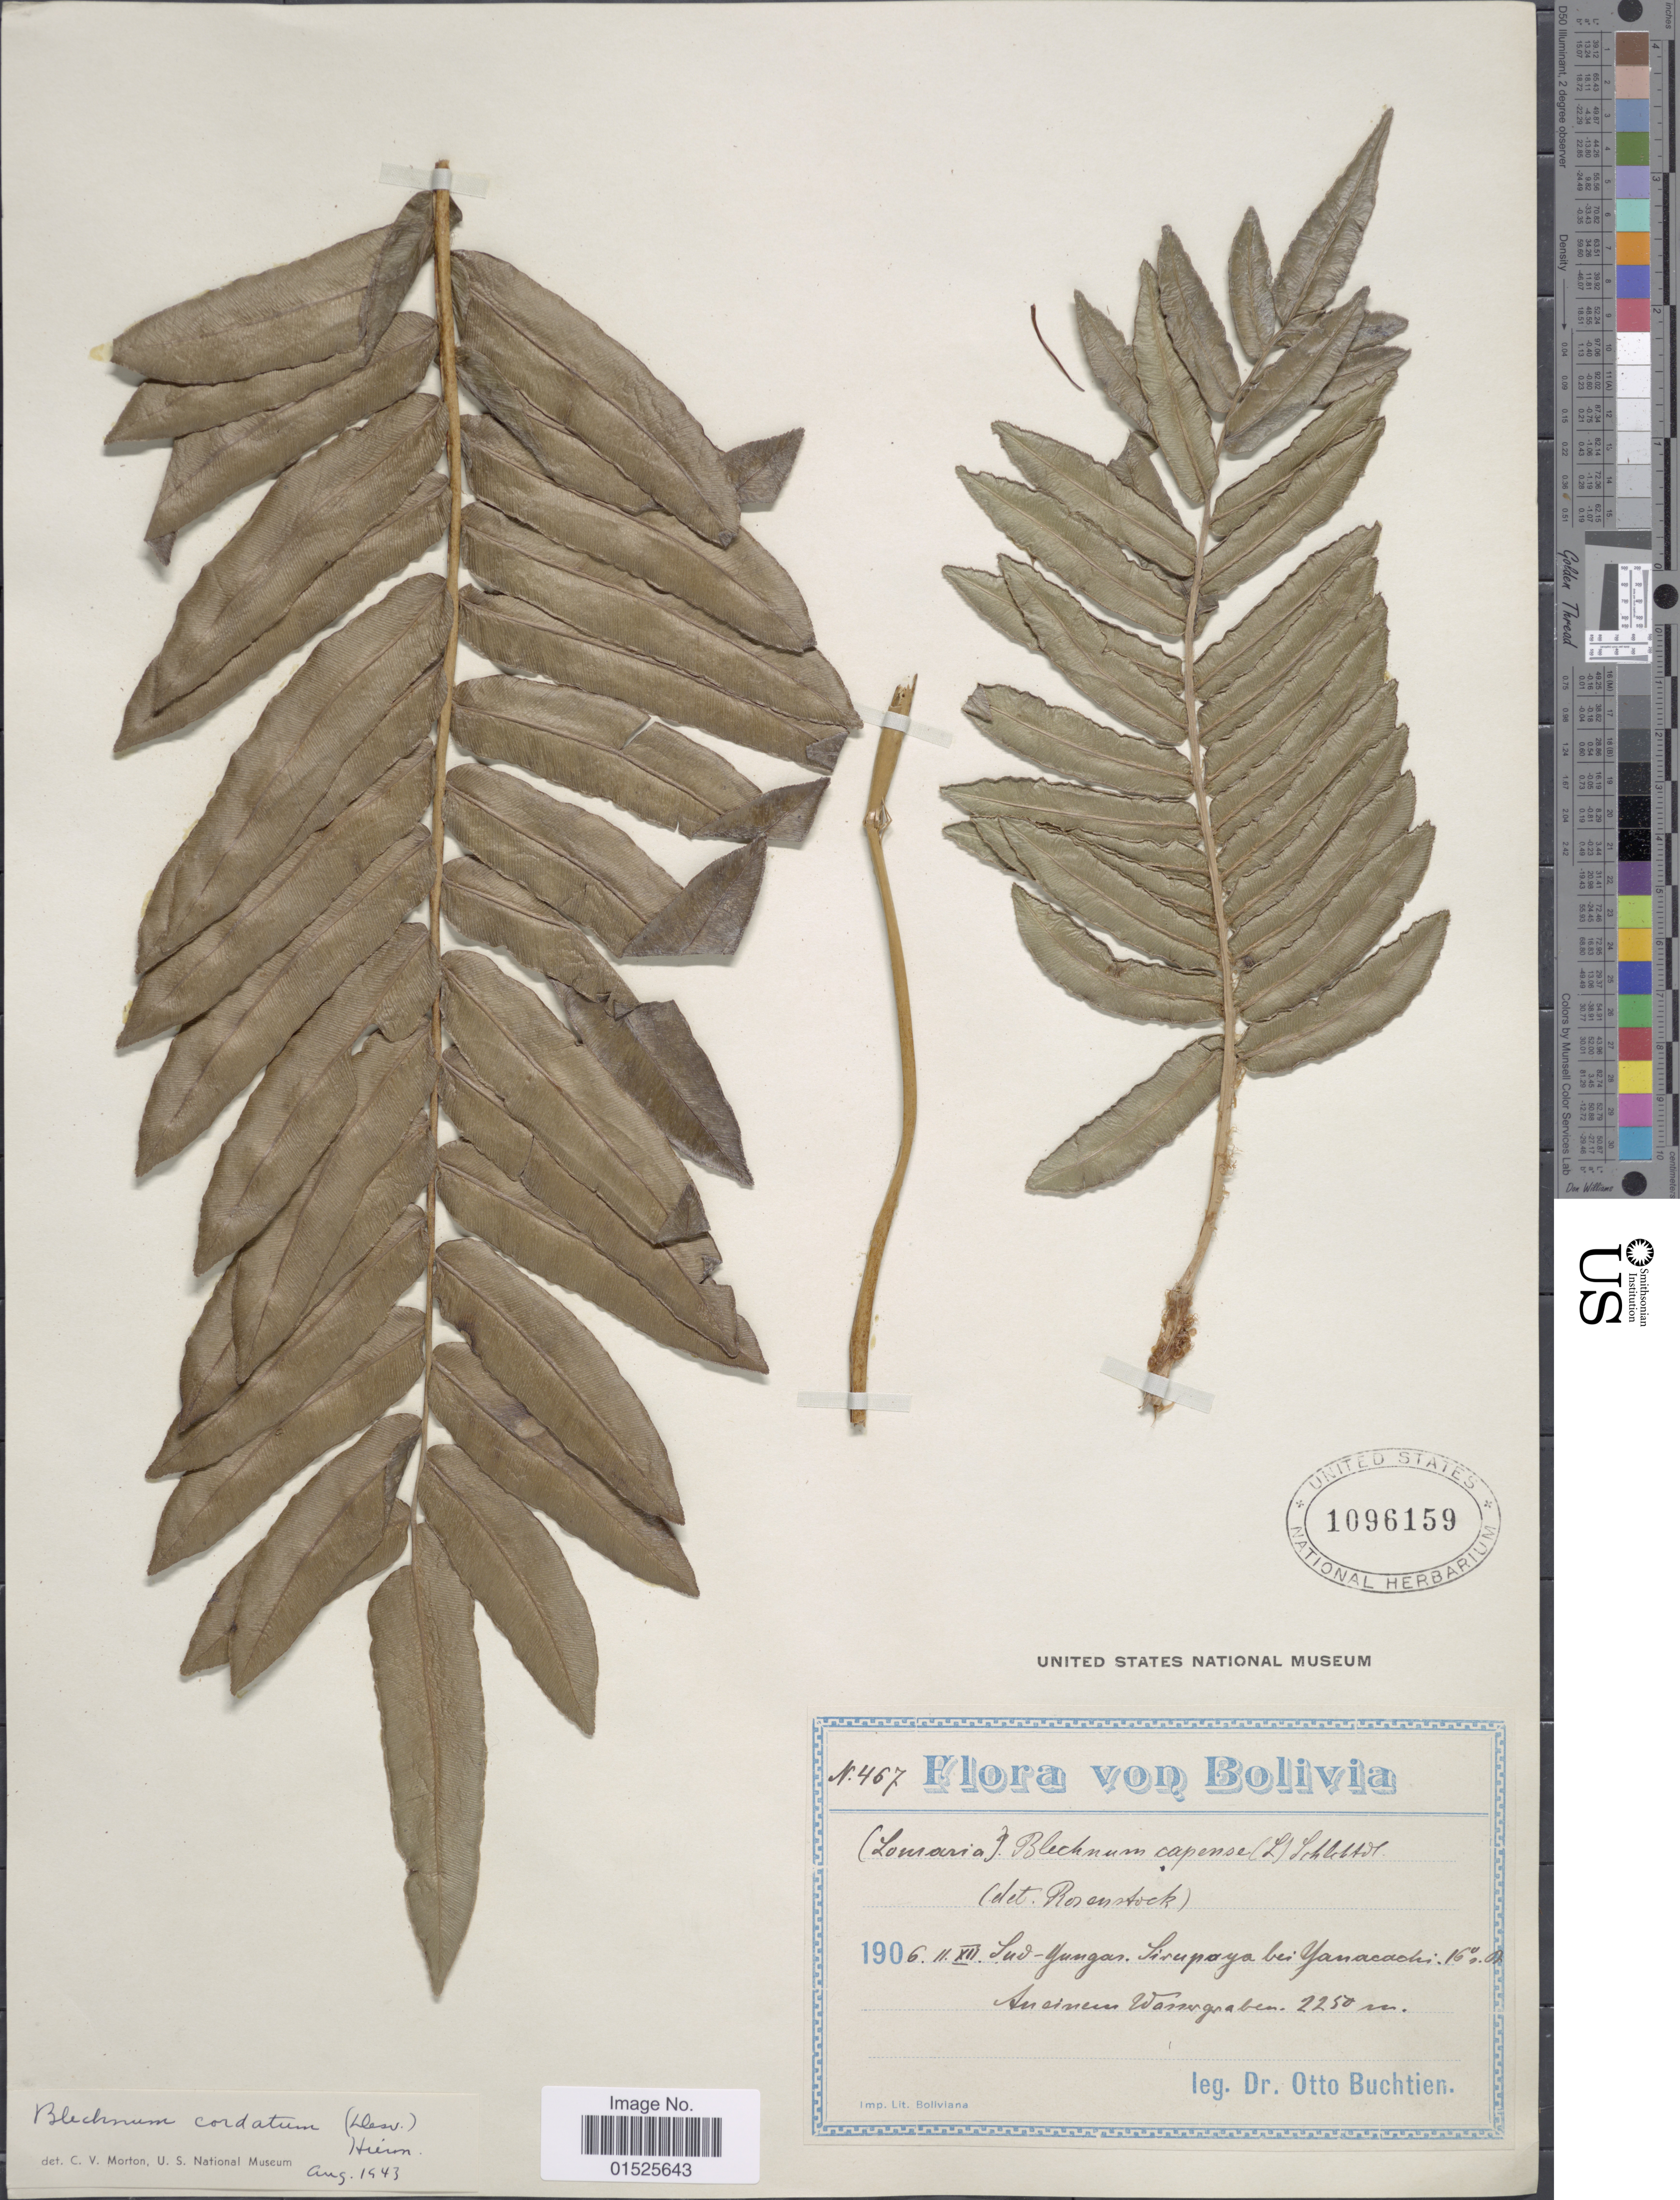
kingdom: Plantae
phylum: Tracheophyta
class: Polypodiopsida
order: Polypodiales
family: Blechnaceae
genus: Blechnum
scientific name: Blechnum cordatum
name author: (Desv.) Hieron.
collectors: O. Buchtien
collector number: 467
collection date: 1906-12-11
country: Bolivia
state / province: La Paz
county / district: Sud Yungas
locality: Sirupaya bei Yanacachi.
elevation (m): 2250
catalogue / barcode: US 1096159